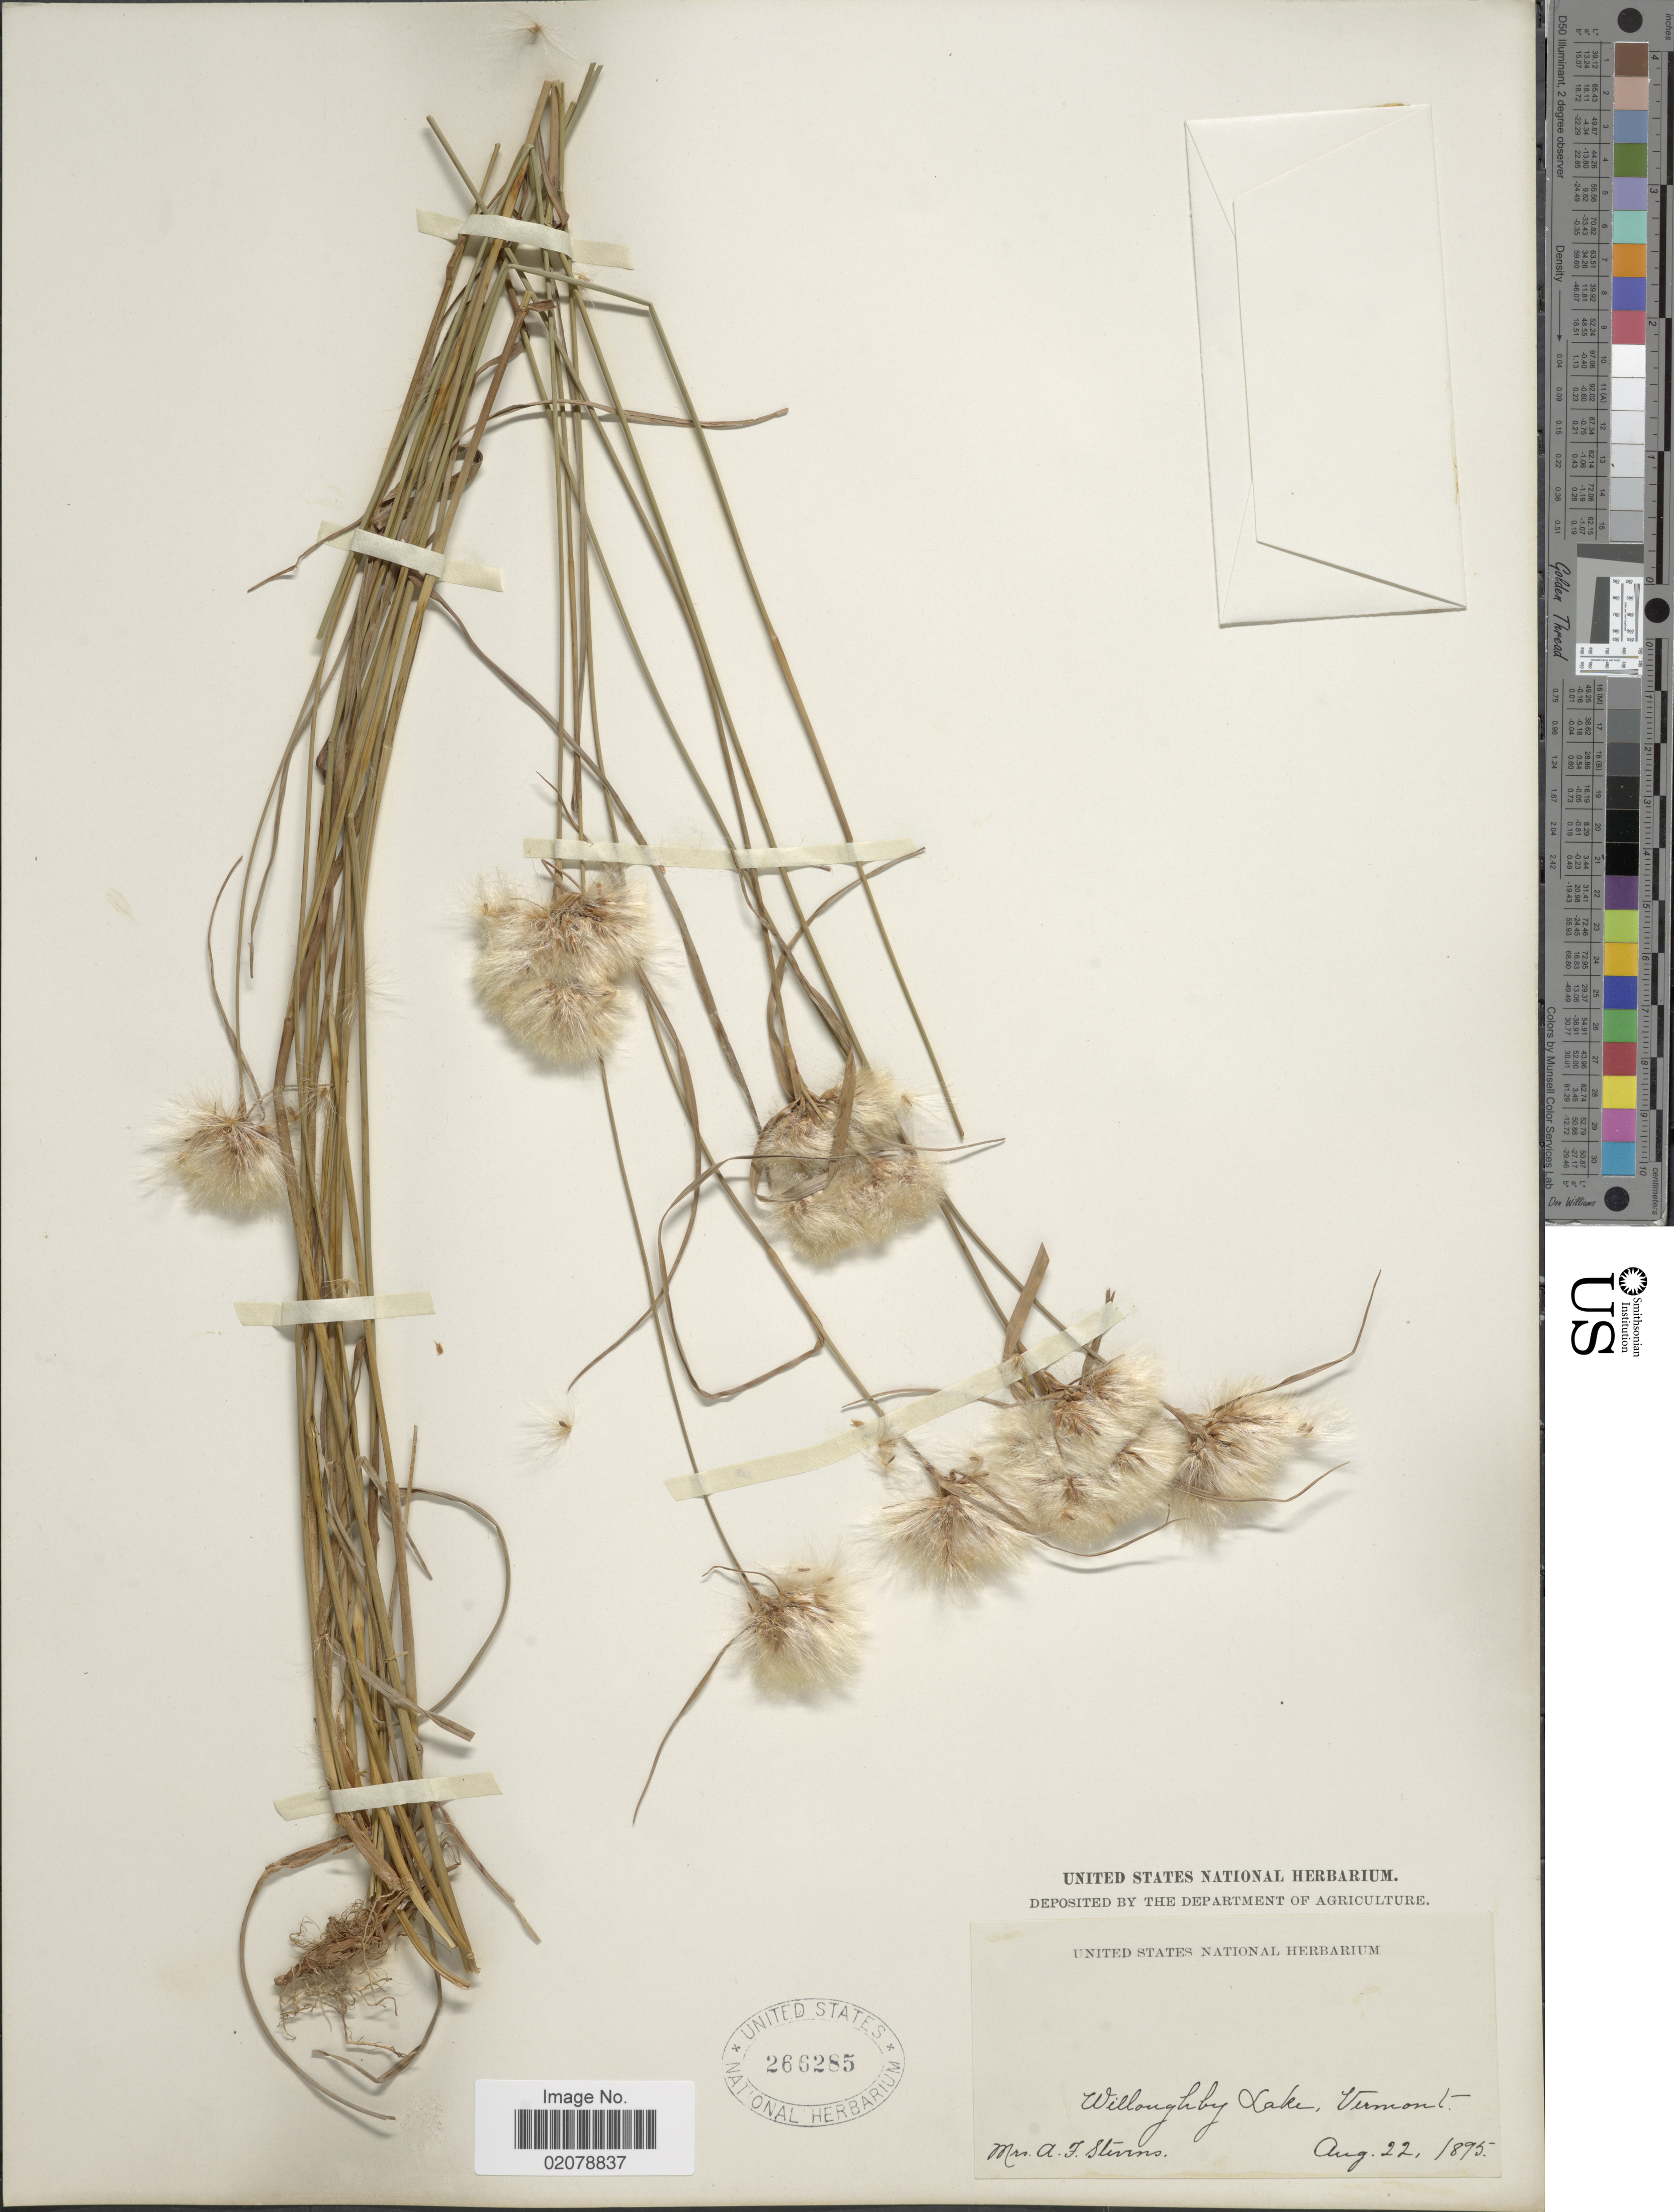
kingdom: Plantae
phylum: Tracheophyta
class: Liliopsida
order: Poales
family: Cyperaceae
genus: Eriophorum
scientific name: Eriophorum virginicum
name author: L.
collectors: A. Stevens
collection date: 1895-08-22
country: United States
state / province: Vermont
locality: Willoughby Lake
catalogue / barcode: US 266285